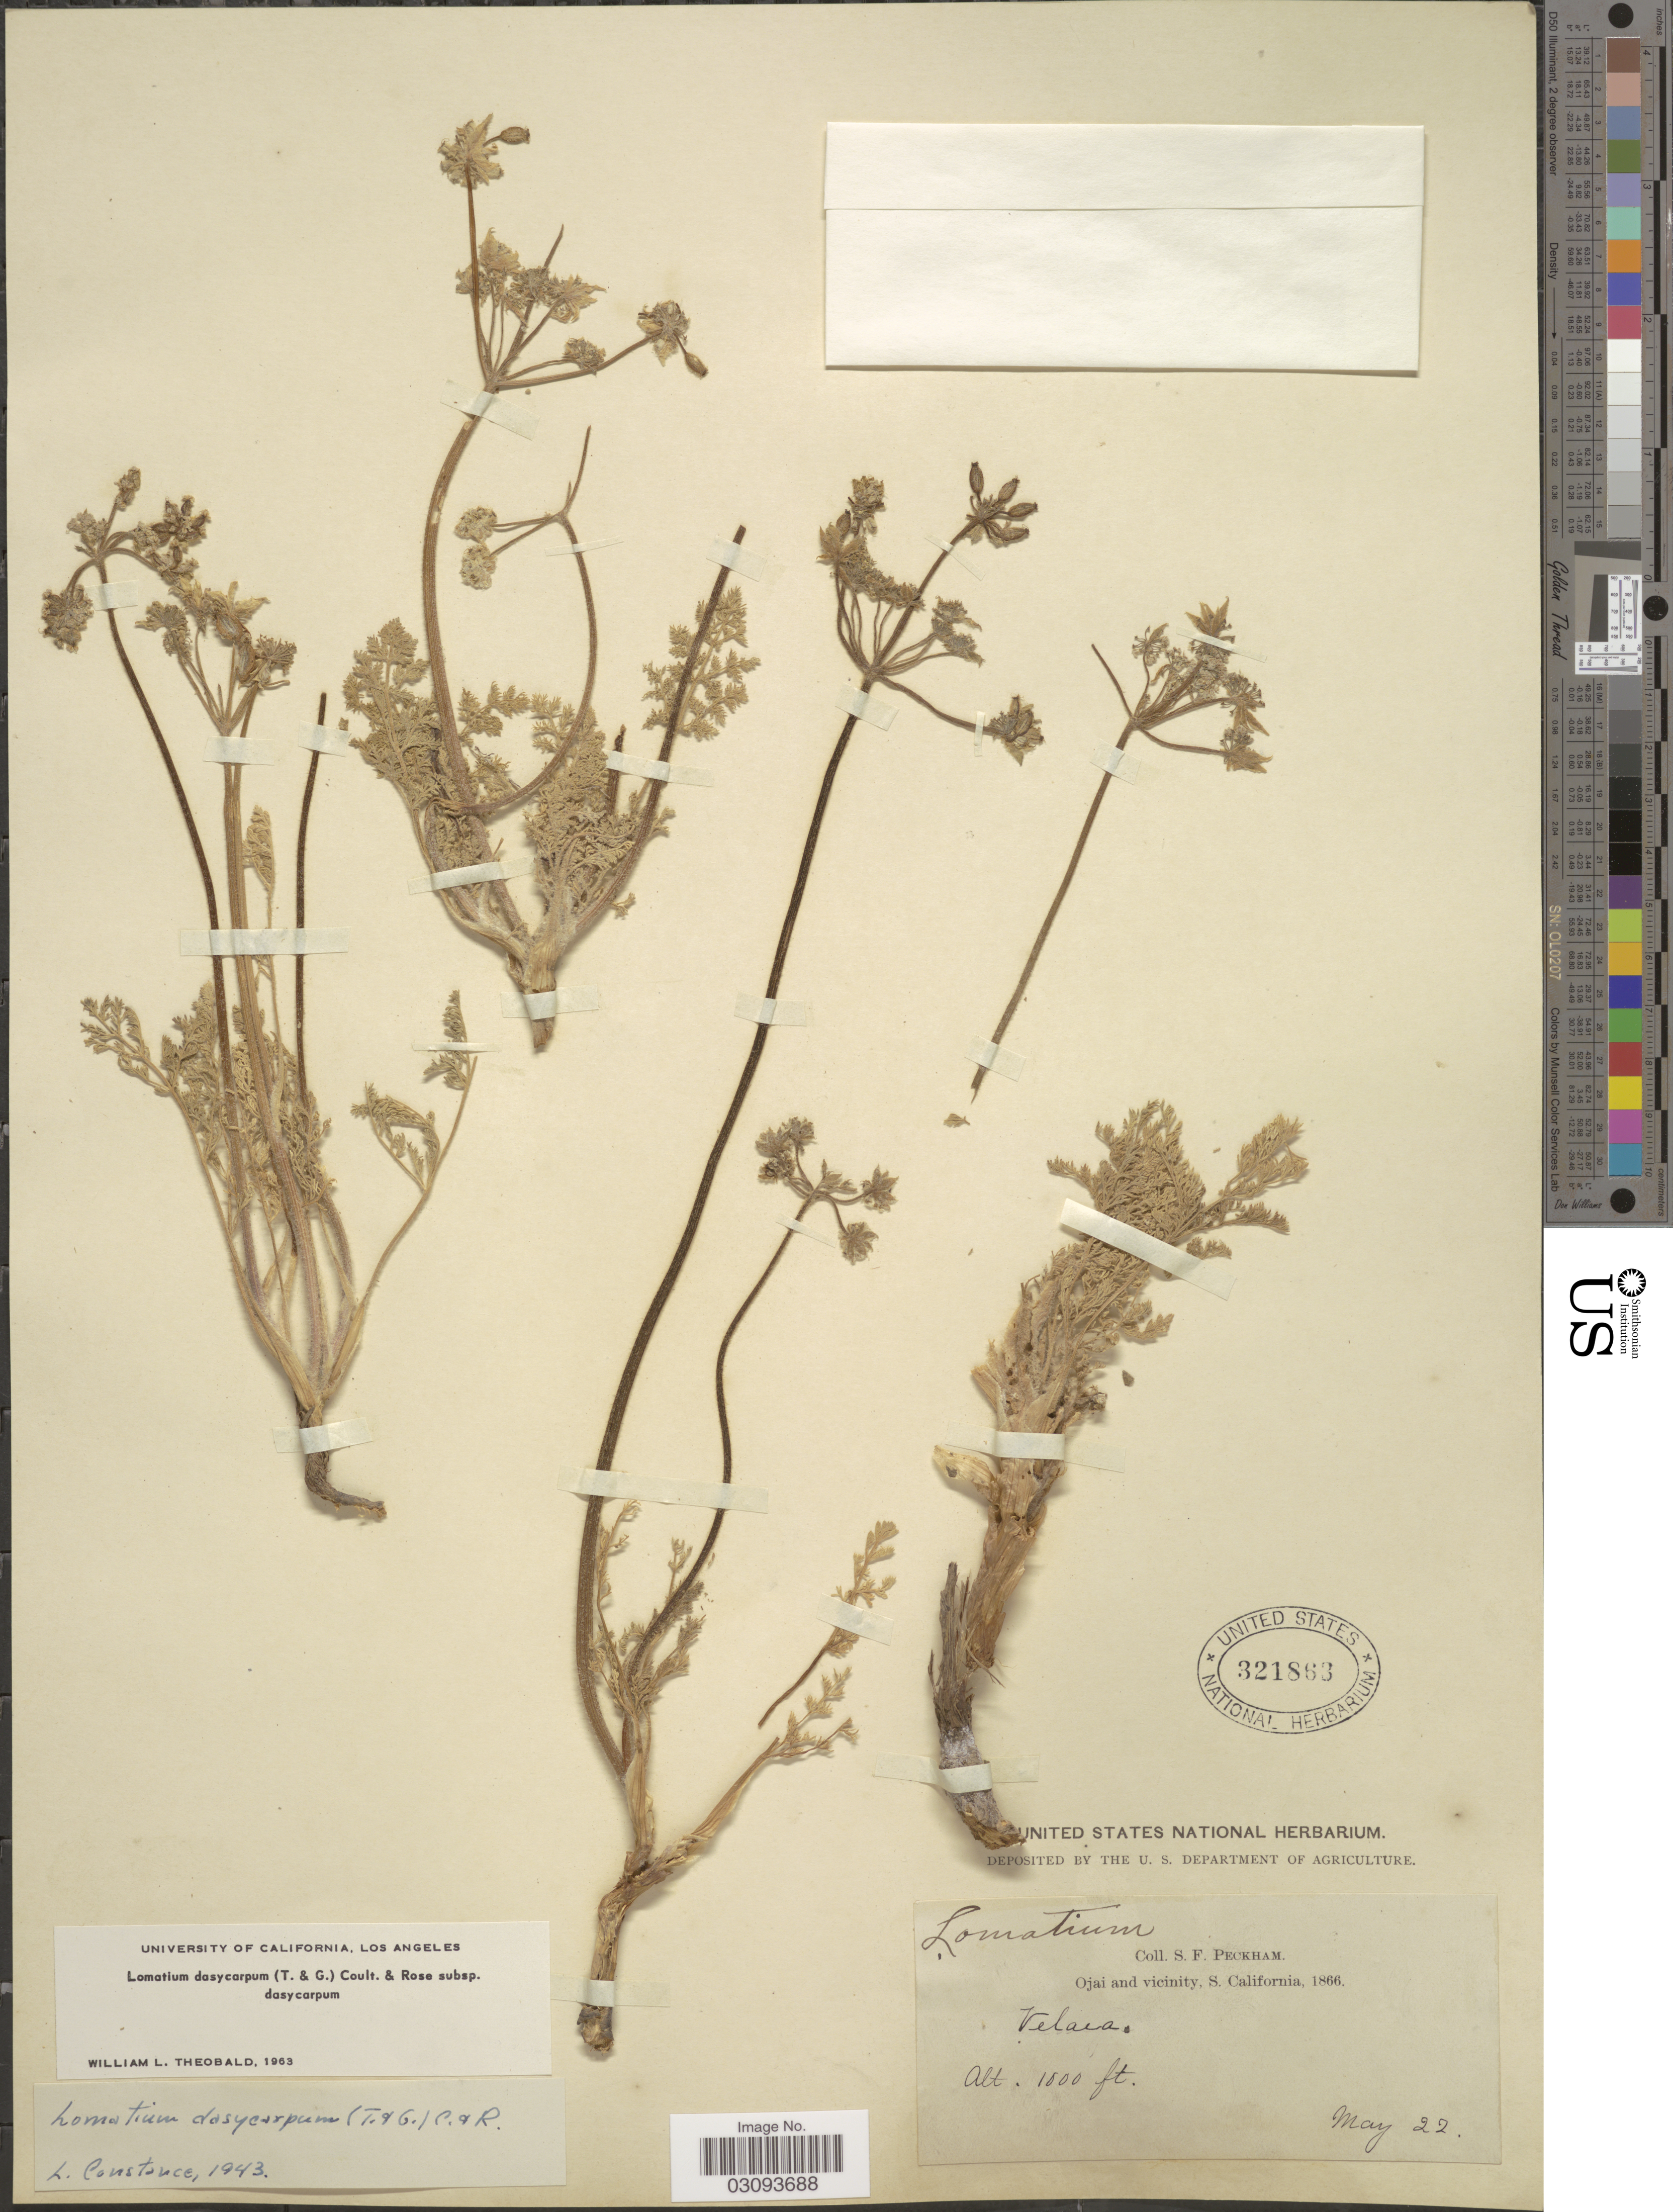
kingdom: Plantae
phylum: Tracheophyta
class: Magnoliopsida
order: Apiales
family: Apiaceae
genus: Lomatium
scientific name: Lomatium dasycarpum subsp. dasycarpum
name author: (Torr.) J.M. Coult. & Rose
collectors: S. Peckham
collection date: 1866-05-22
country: United States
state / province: California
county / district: Ventura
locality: Ojai and vicinity, S. California.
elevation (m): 305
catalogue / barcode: US 321863